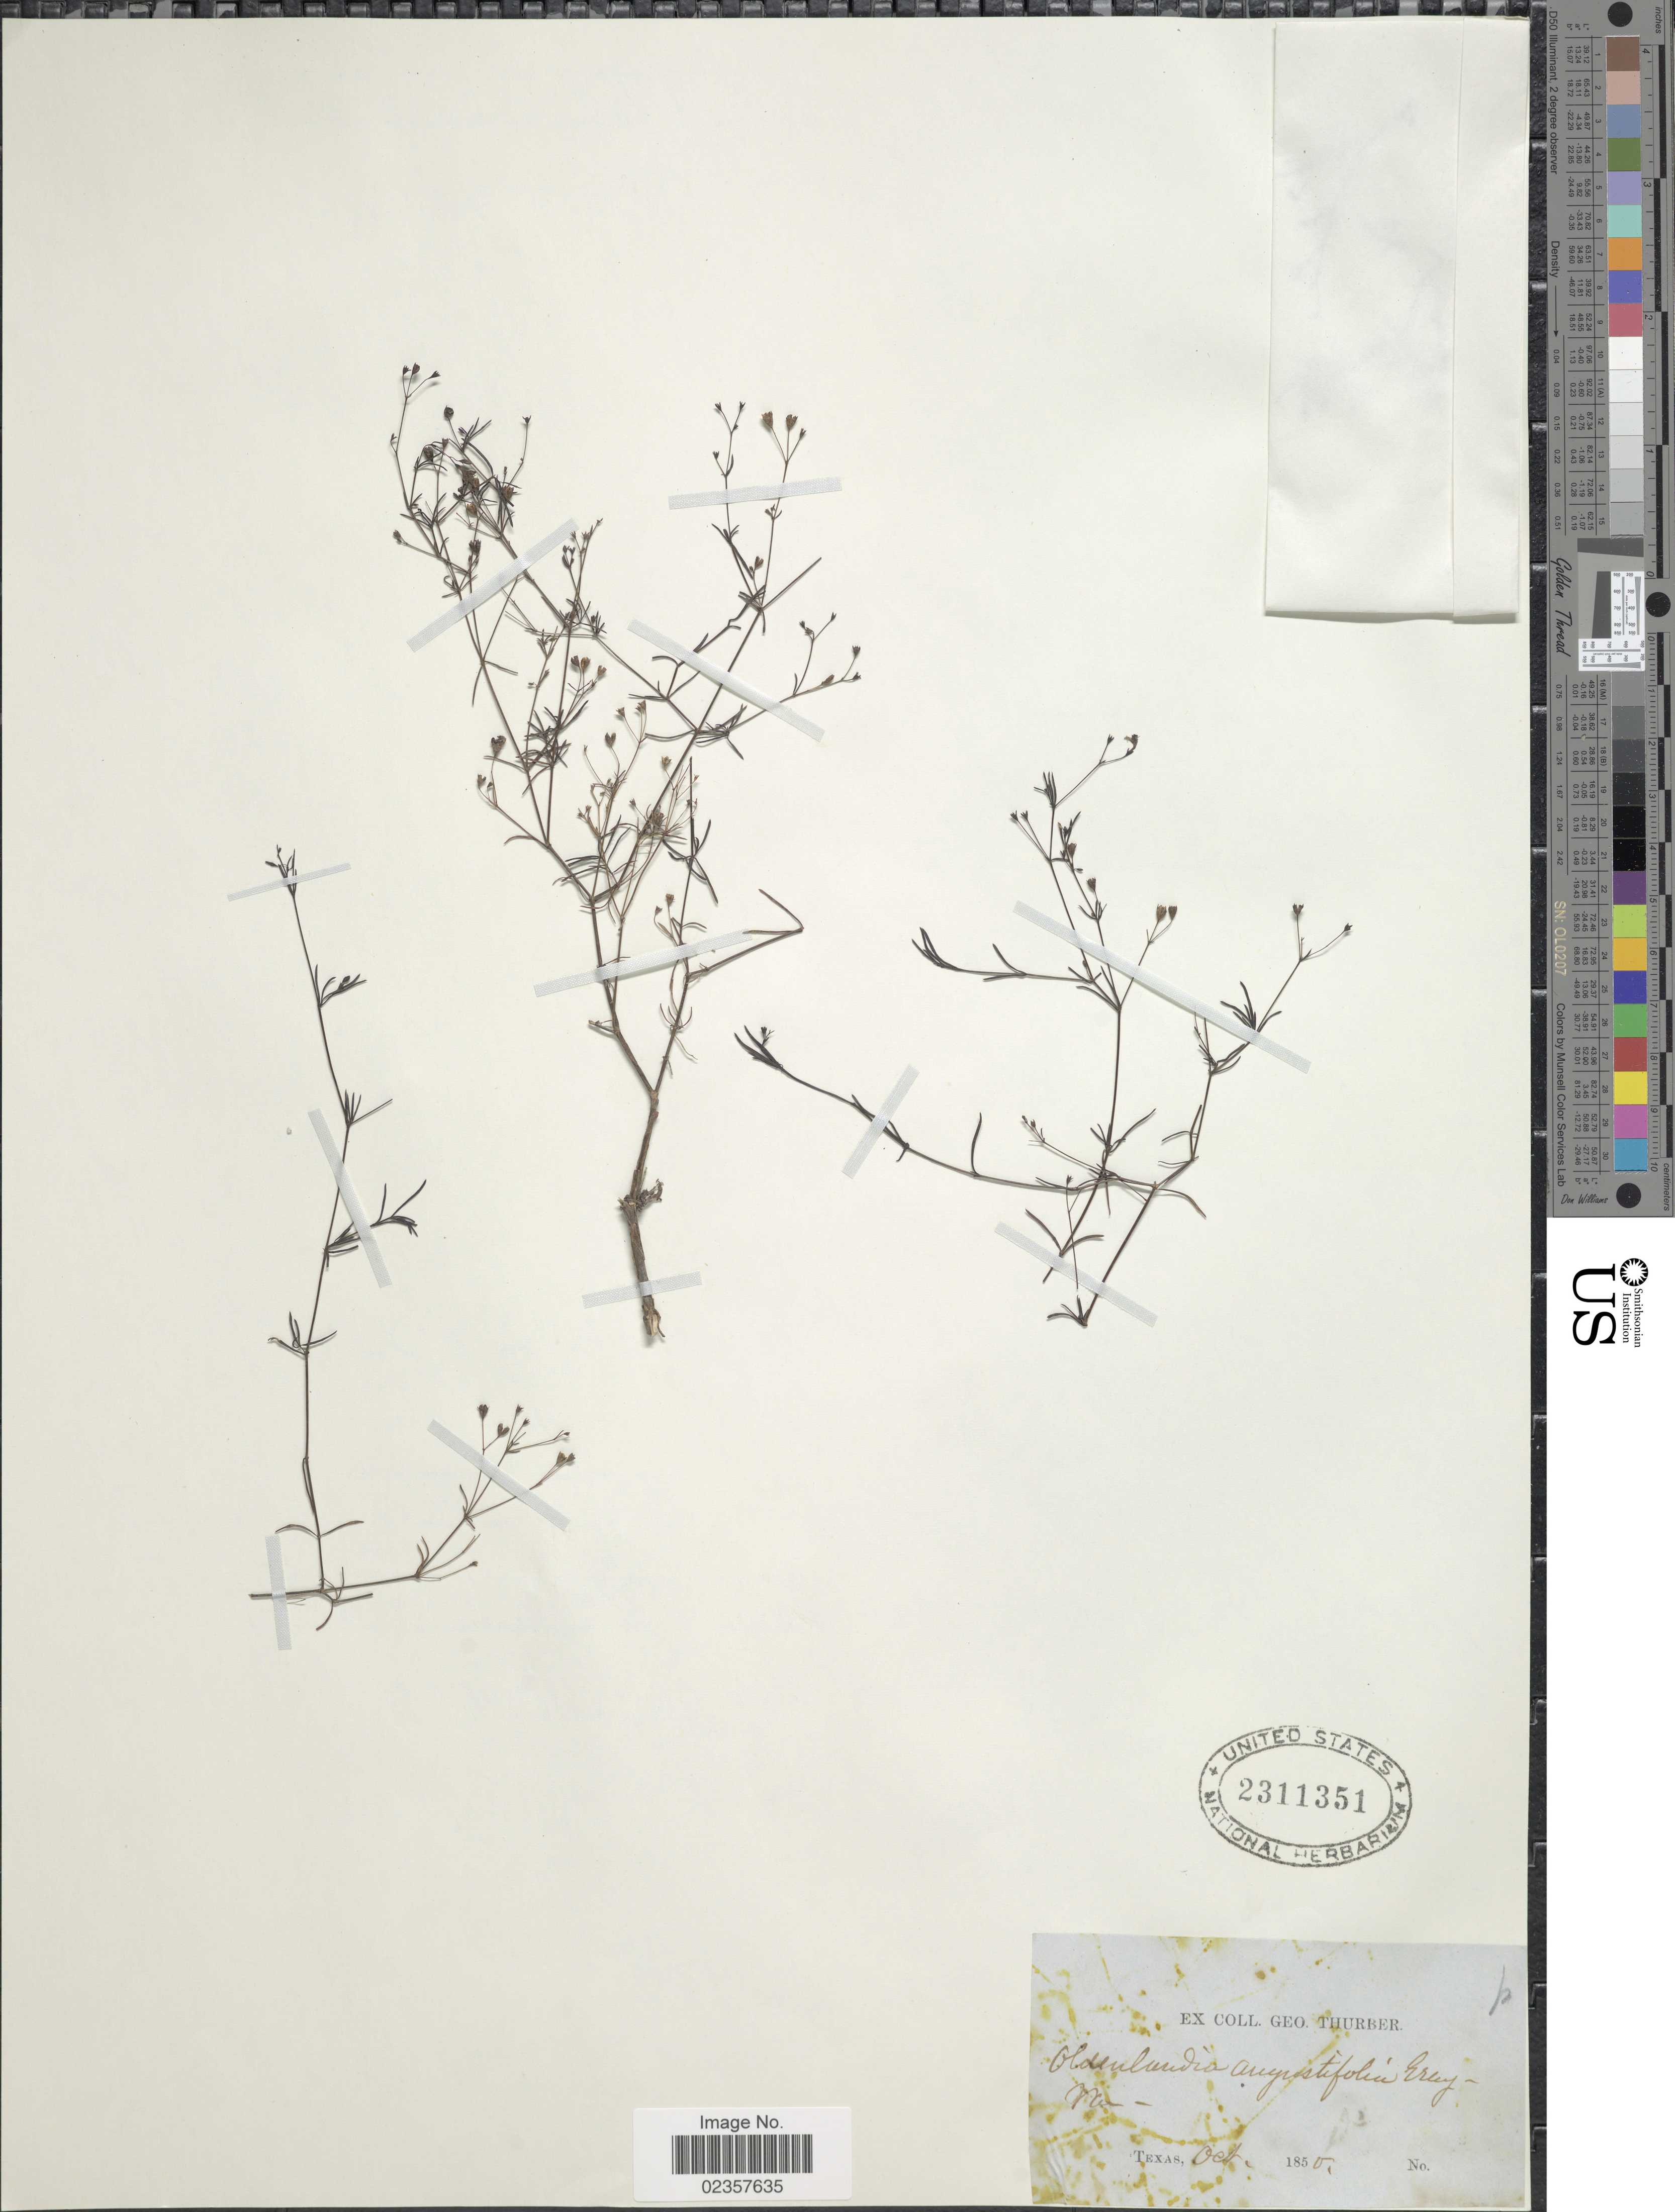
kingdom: Plantae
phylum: Tracheophyta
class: Magnoliopsida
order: Gentianales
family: Rubiaceae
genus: Houstonia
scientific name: Houstonia nigricans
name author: (Lam.) Fernald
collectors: ex coll. Geo. Thurber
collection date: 1850-10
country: United States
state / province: Texas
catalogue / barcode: US 2311351